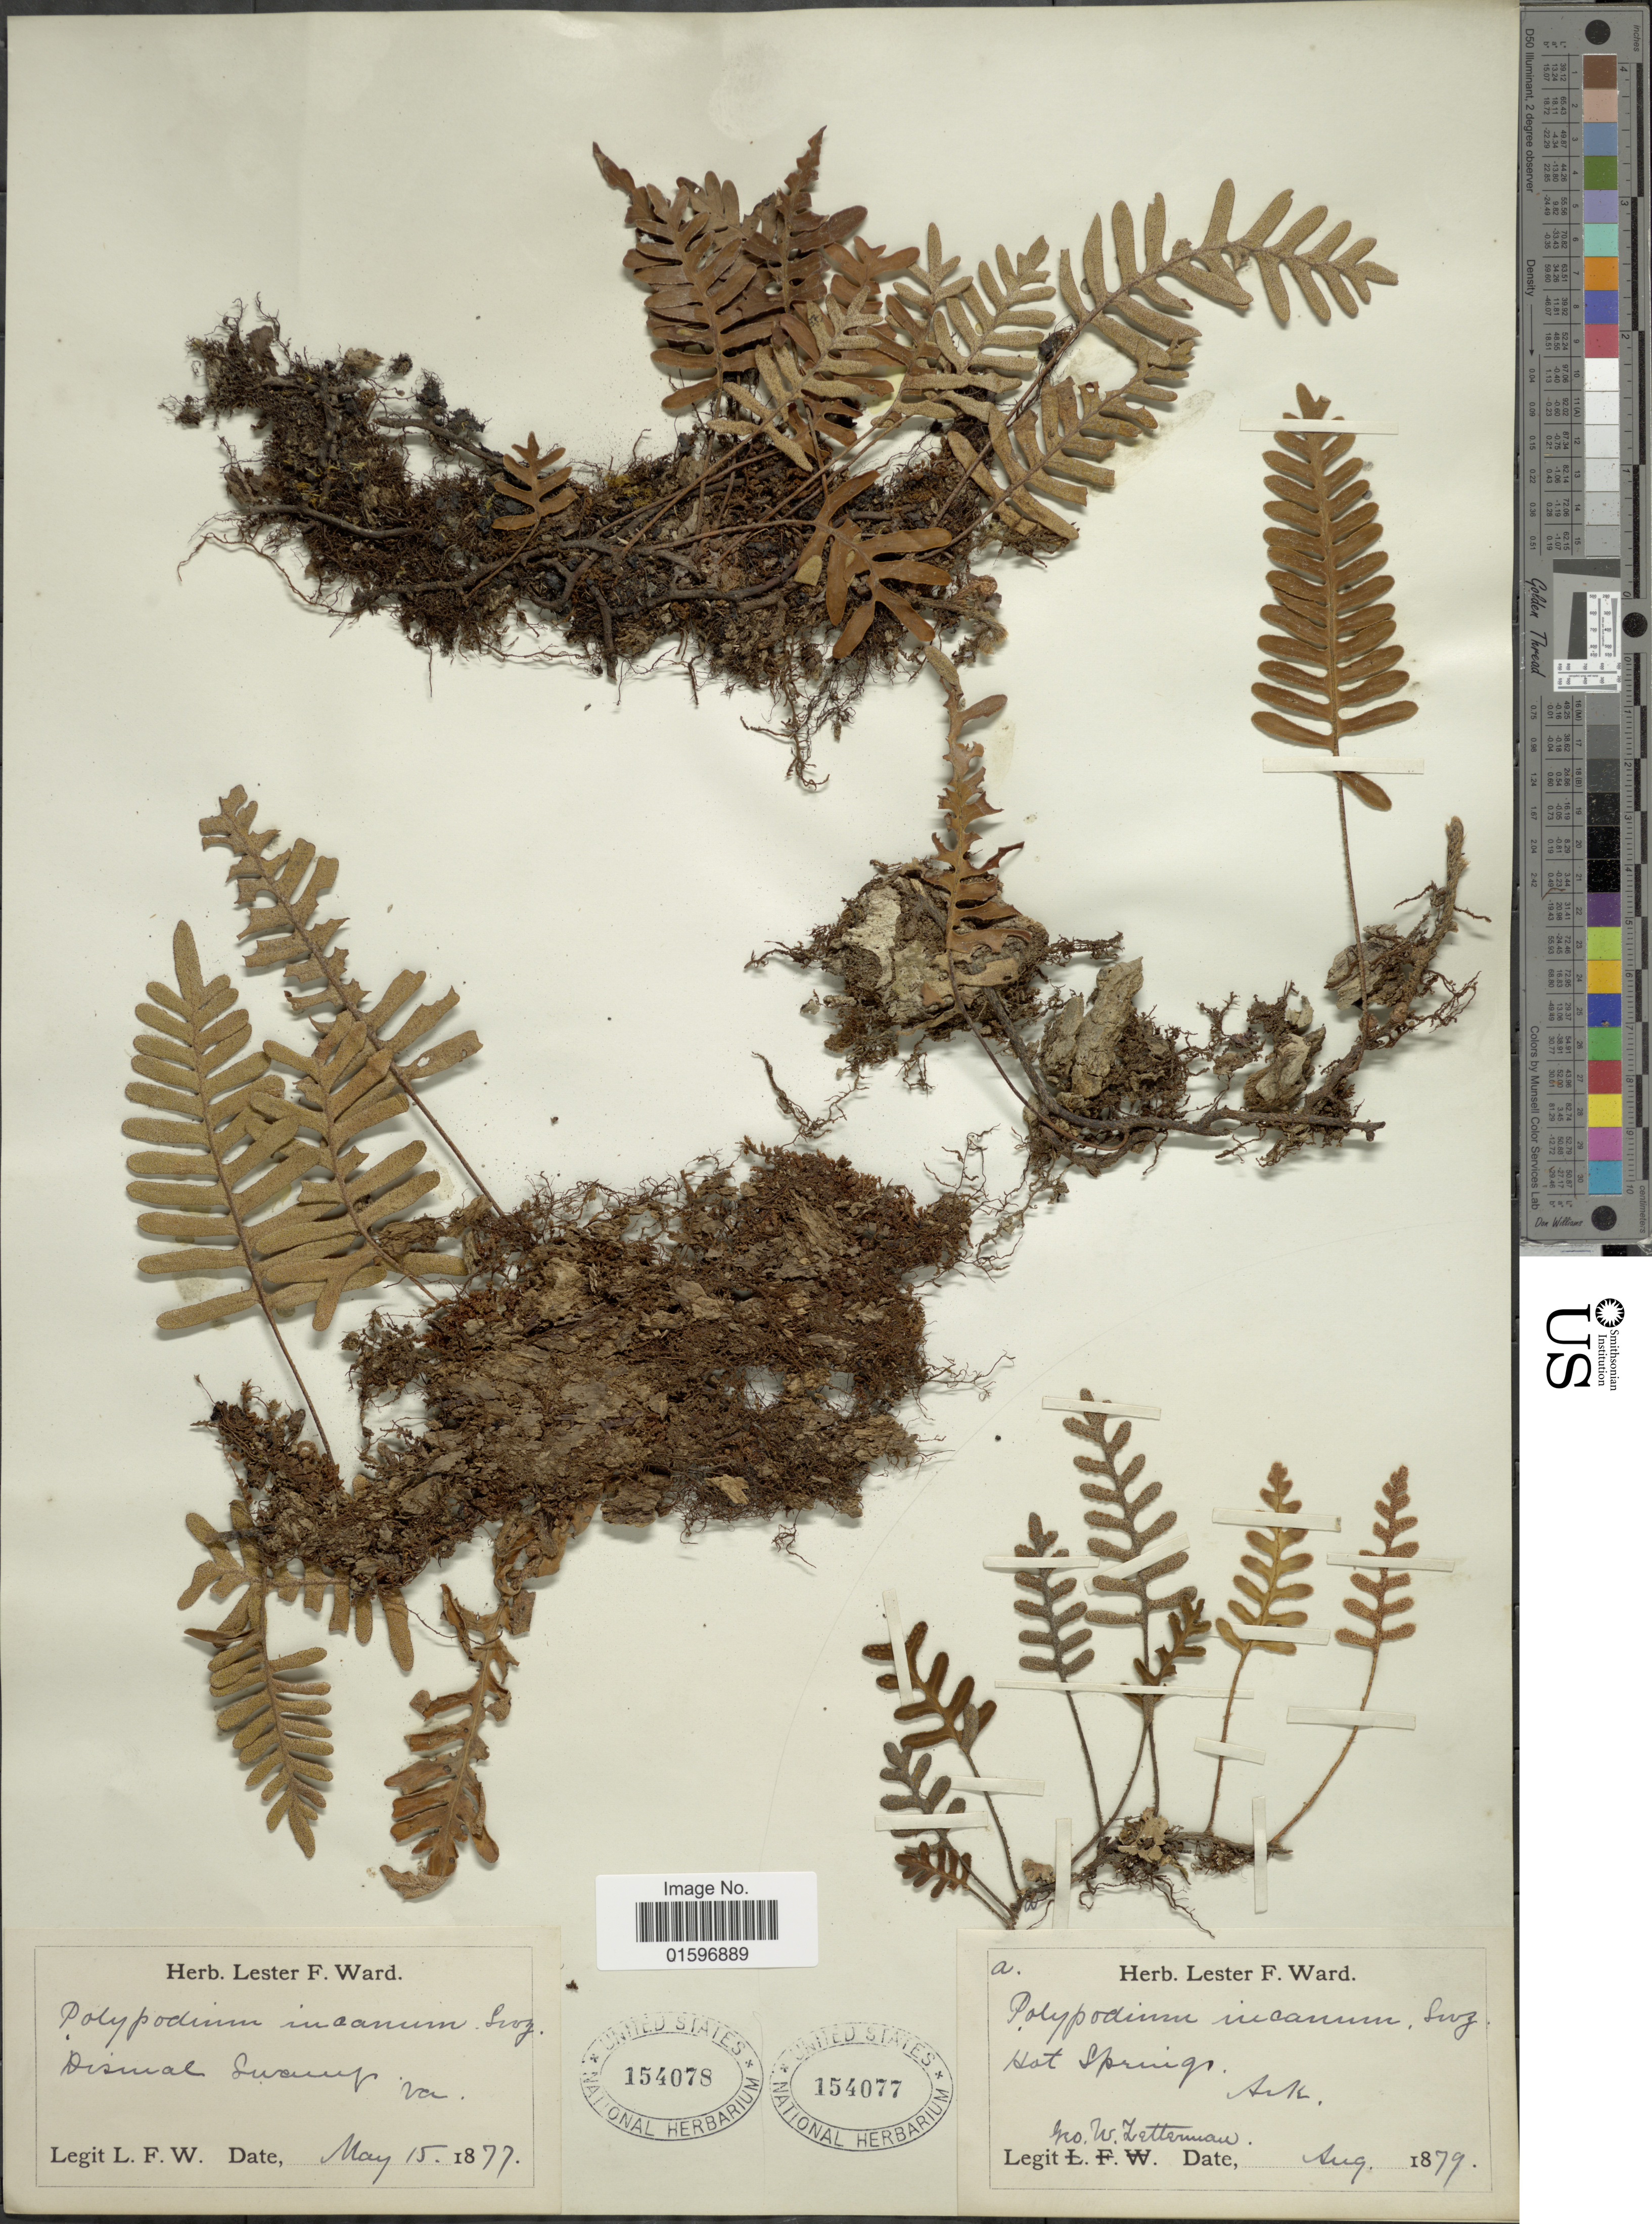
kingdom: Plantae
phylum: Tracheophyta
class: Polypodiopsida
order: Polypodiales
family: Polypodiaceae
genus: Pleopeltis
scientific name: Pleopeltis polypodioides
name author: (L.) E.G. Andrews & Windham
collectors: L. F. Ward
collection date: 1877-05-15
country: United States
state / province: Virginia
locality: Dismal Swamp.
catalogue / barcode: US 154078-2